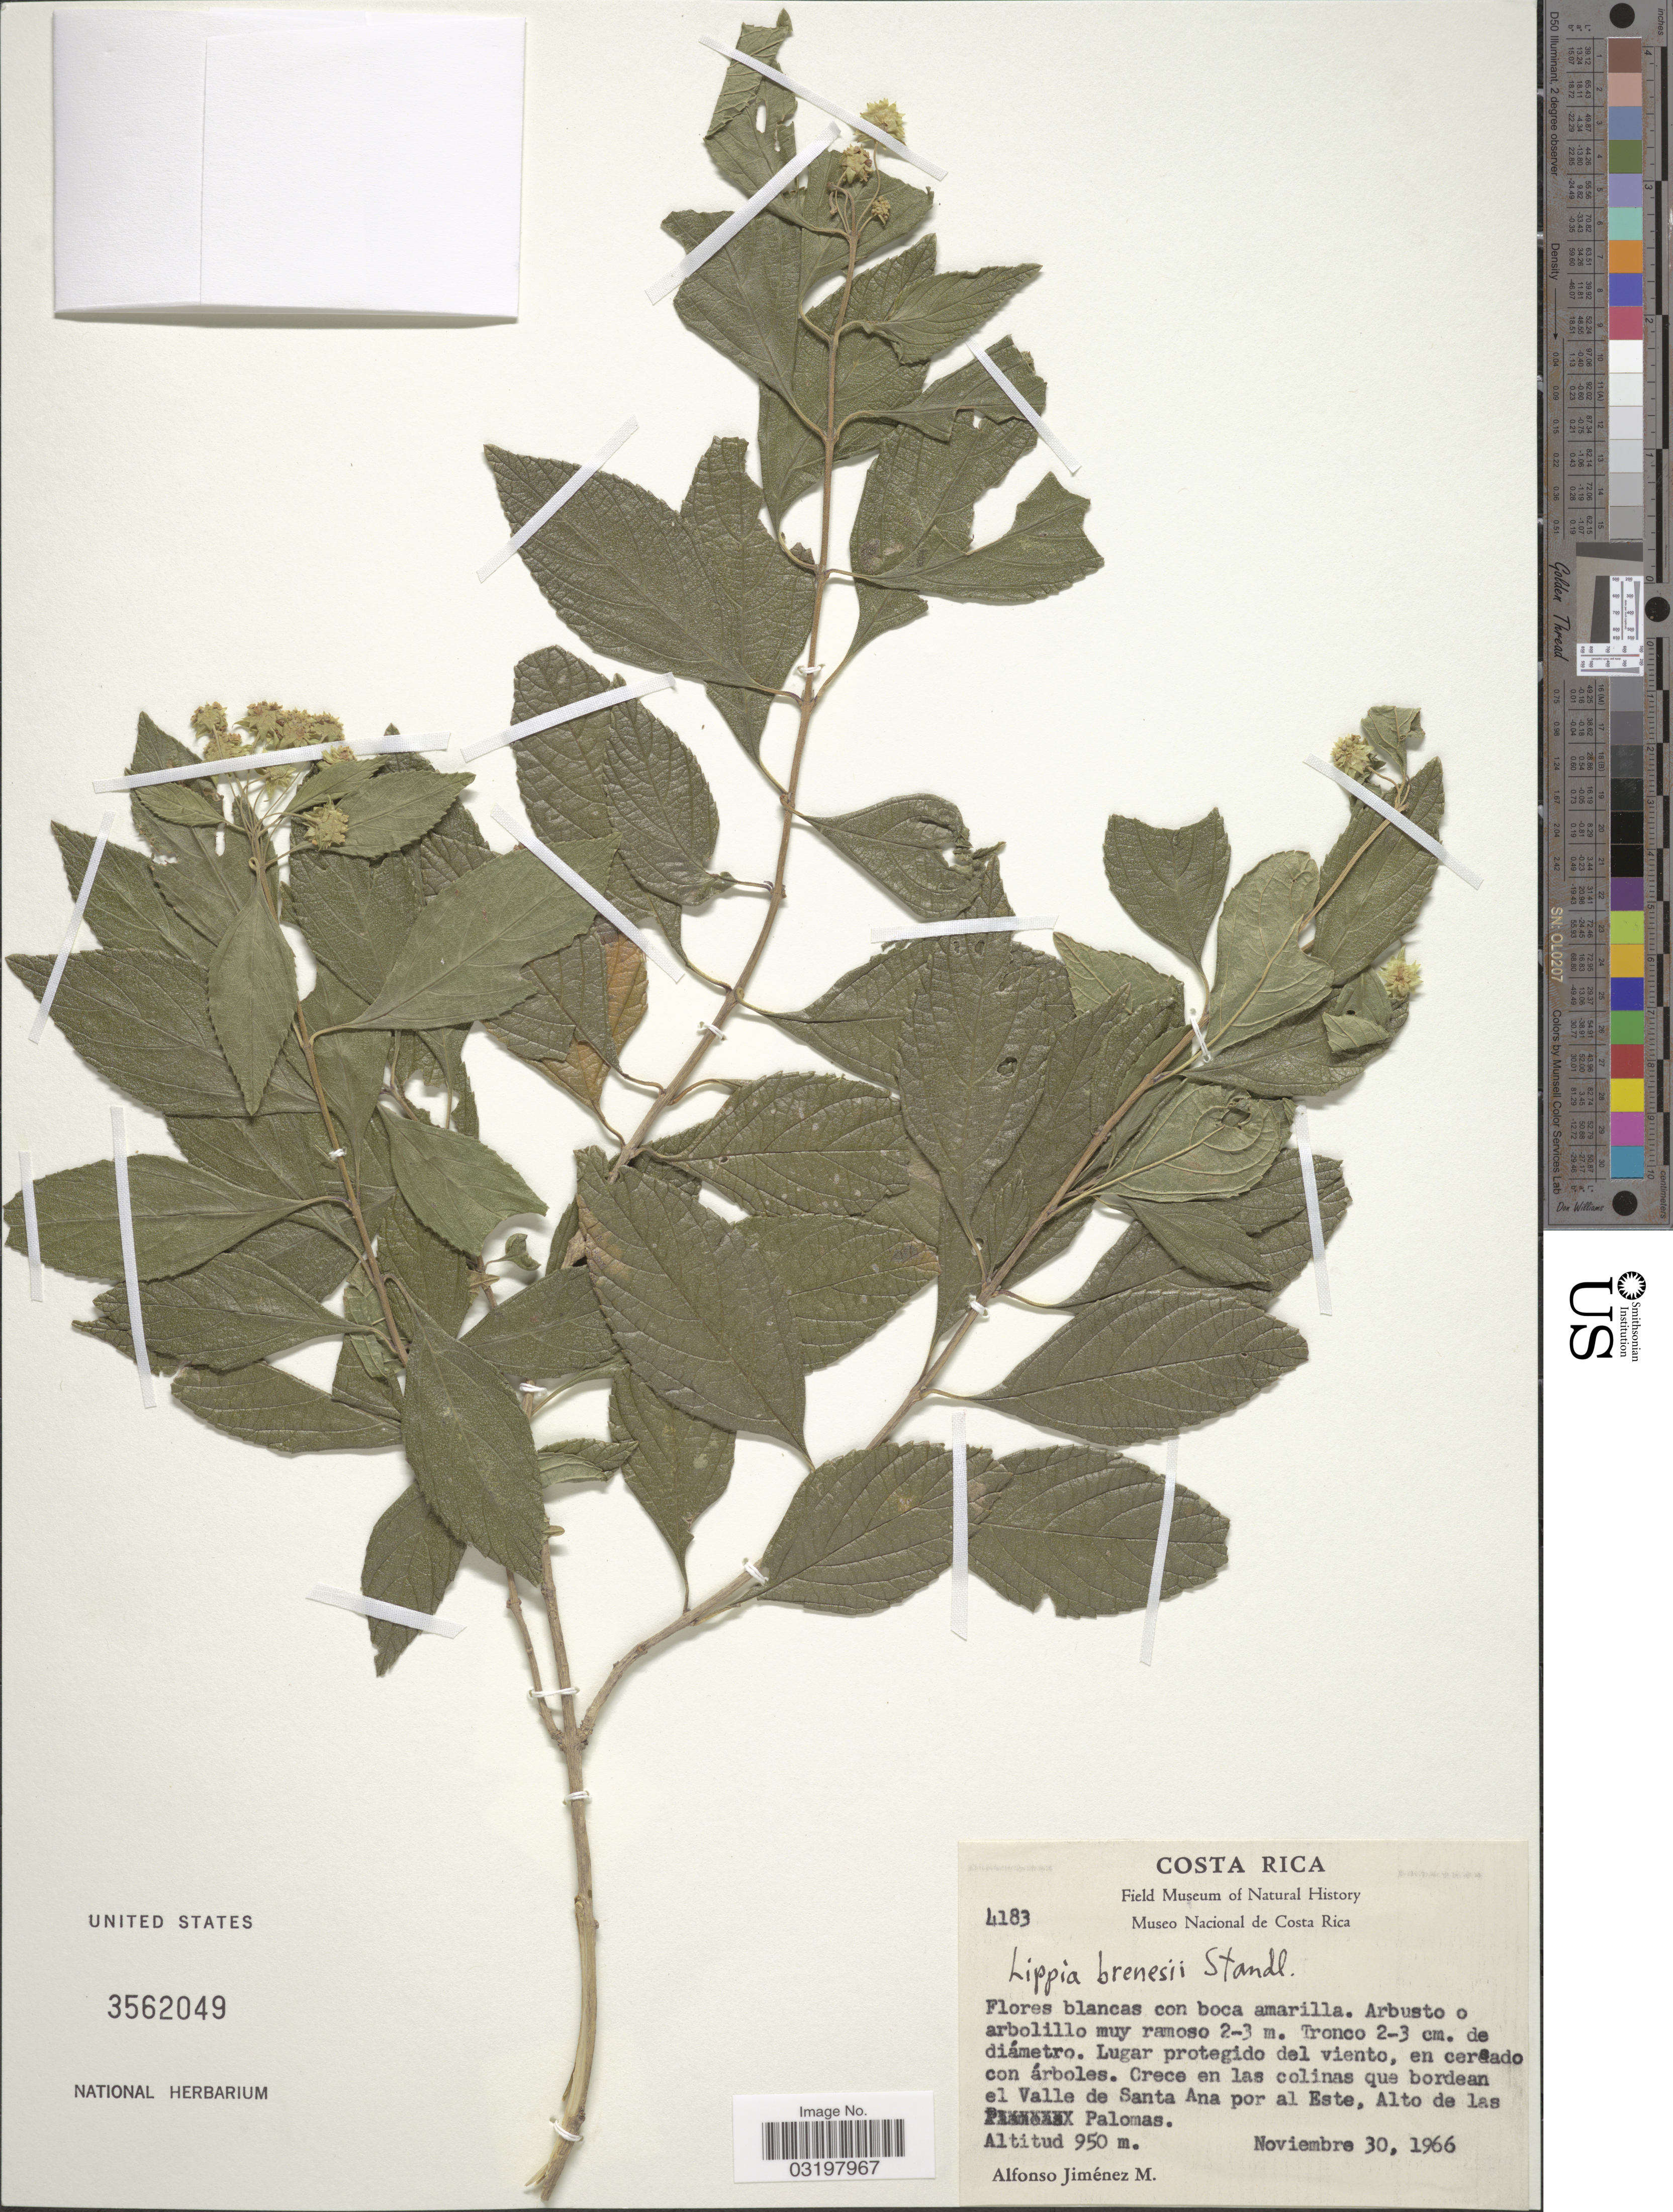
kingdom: Plantae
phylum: Tracheophyta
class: Magnoliopsida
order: Lamiales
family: Verbenaceae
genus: Lippia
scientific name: Lippia brenesii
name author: Standl.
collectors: A. Jimenez M.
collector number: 4183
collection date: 1966-11-30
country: Costa Rica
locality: Crece en las colinas que bordean el Valle de Santa Ana por al Este, Alto de las Palomas.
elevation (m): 950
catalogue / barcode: US 3562049